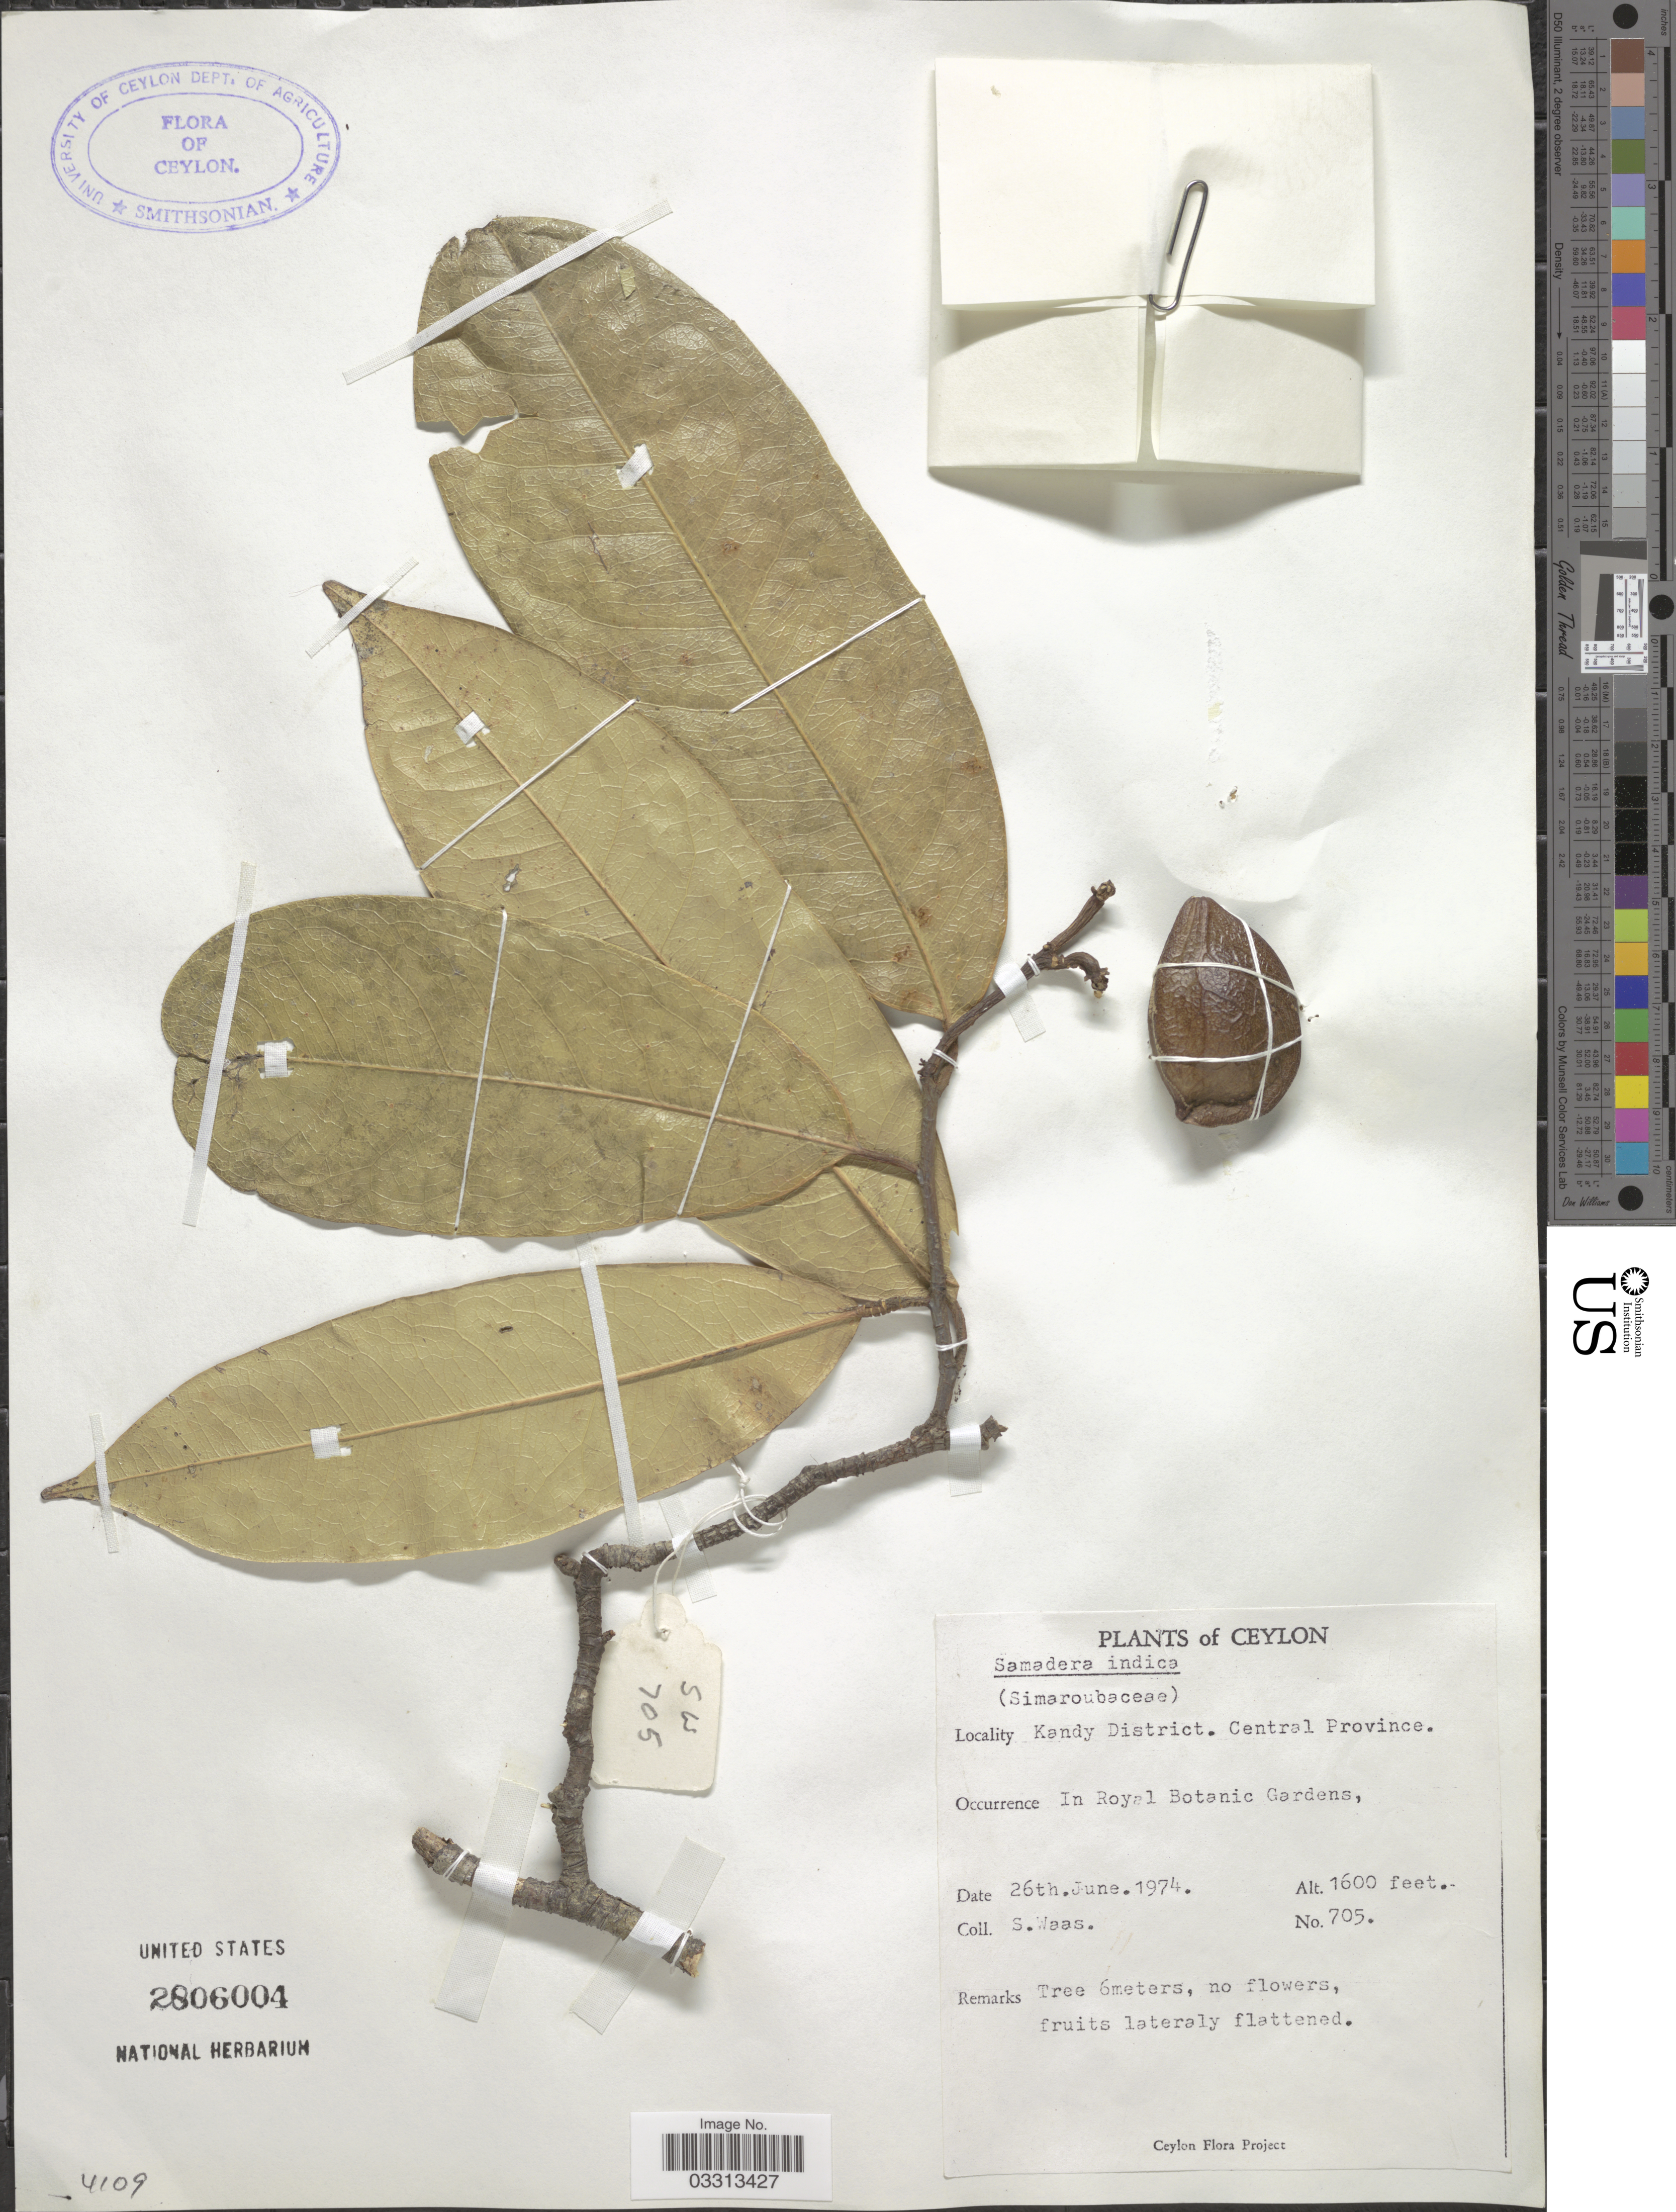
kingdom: Plantae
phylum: Tracheophyta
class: Magnoliopsida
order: Sapindales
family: Simaroubaceae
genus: Samadera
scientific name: Samadera indica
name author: Gaertn.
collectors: S. Waas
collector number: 705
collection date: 1974-06-26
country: Sri Lanka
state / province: Central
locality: Ceylon. Kandy District. In Royal Botanic Gardens.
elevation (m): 488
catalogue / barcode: US 2806004